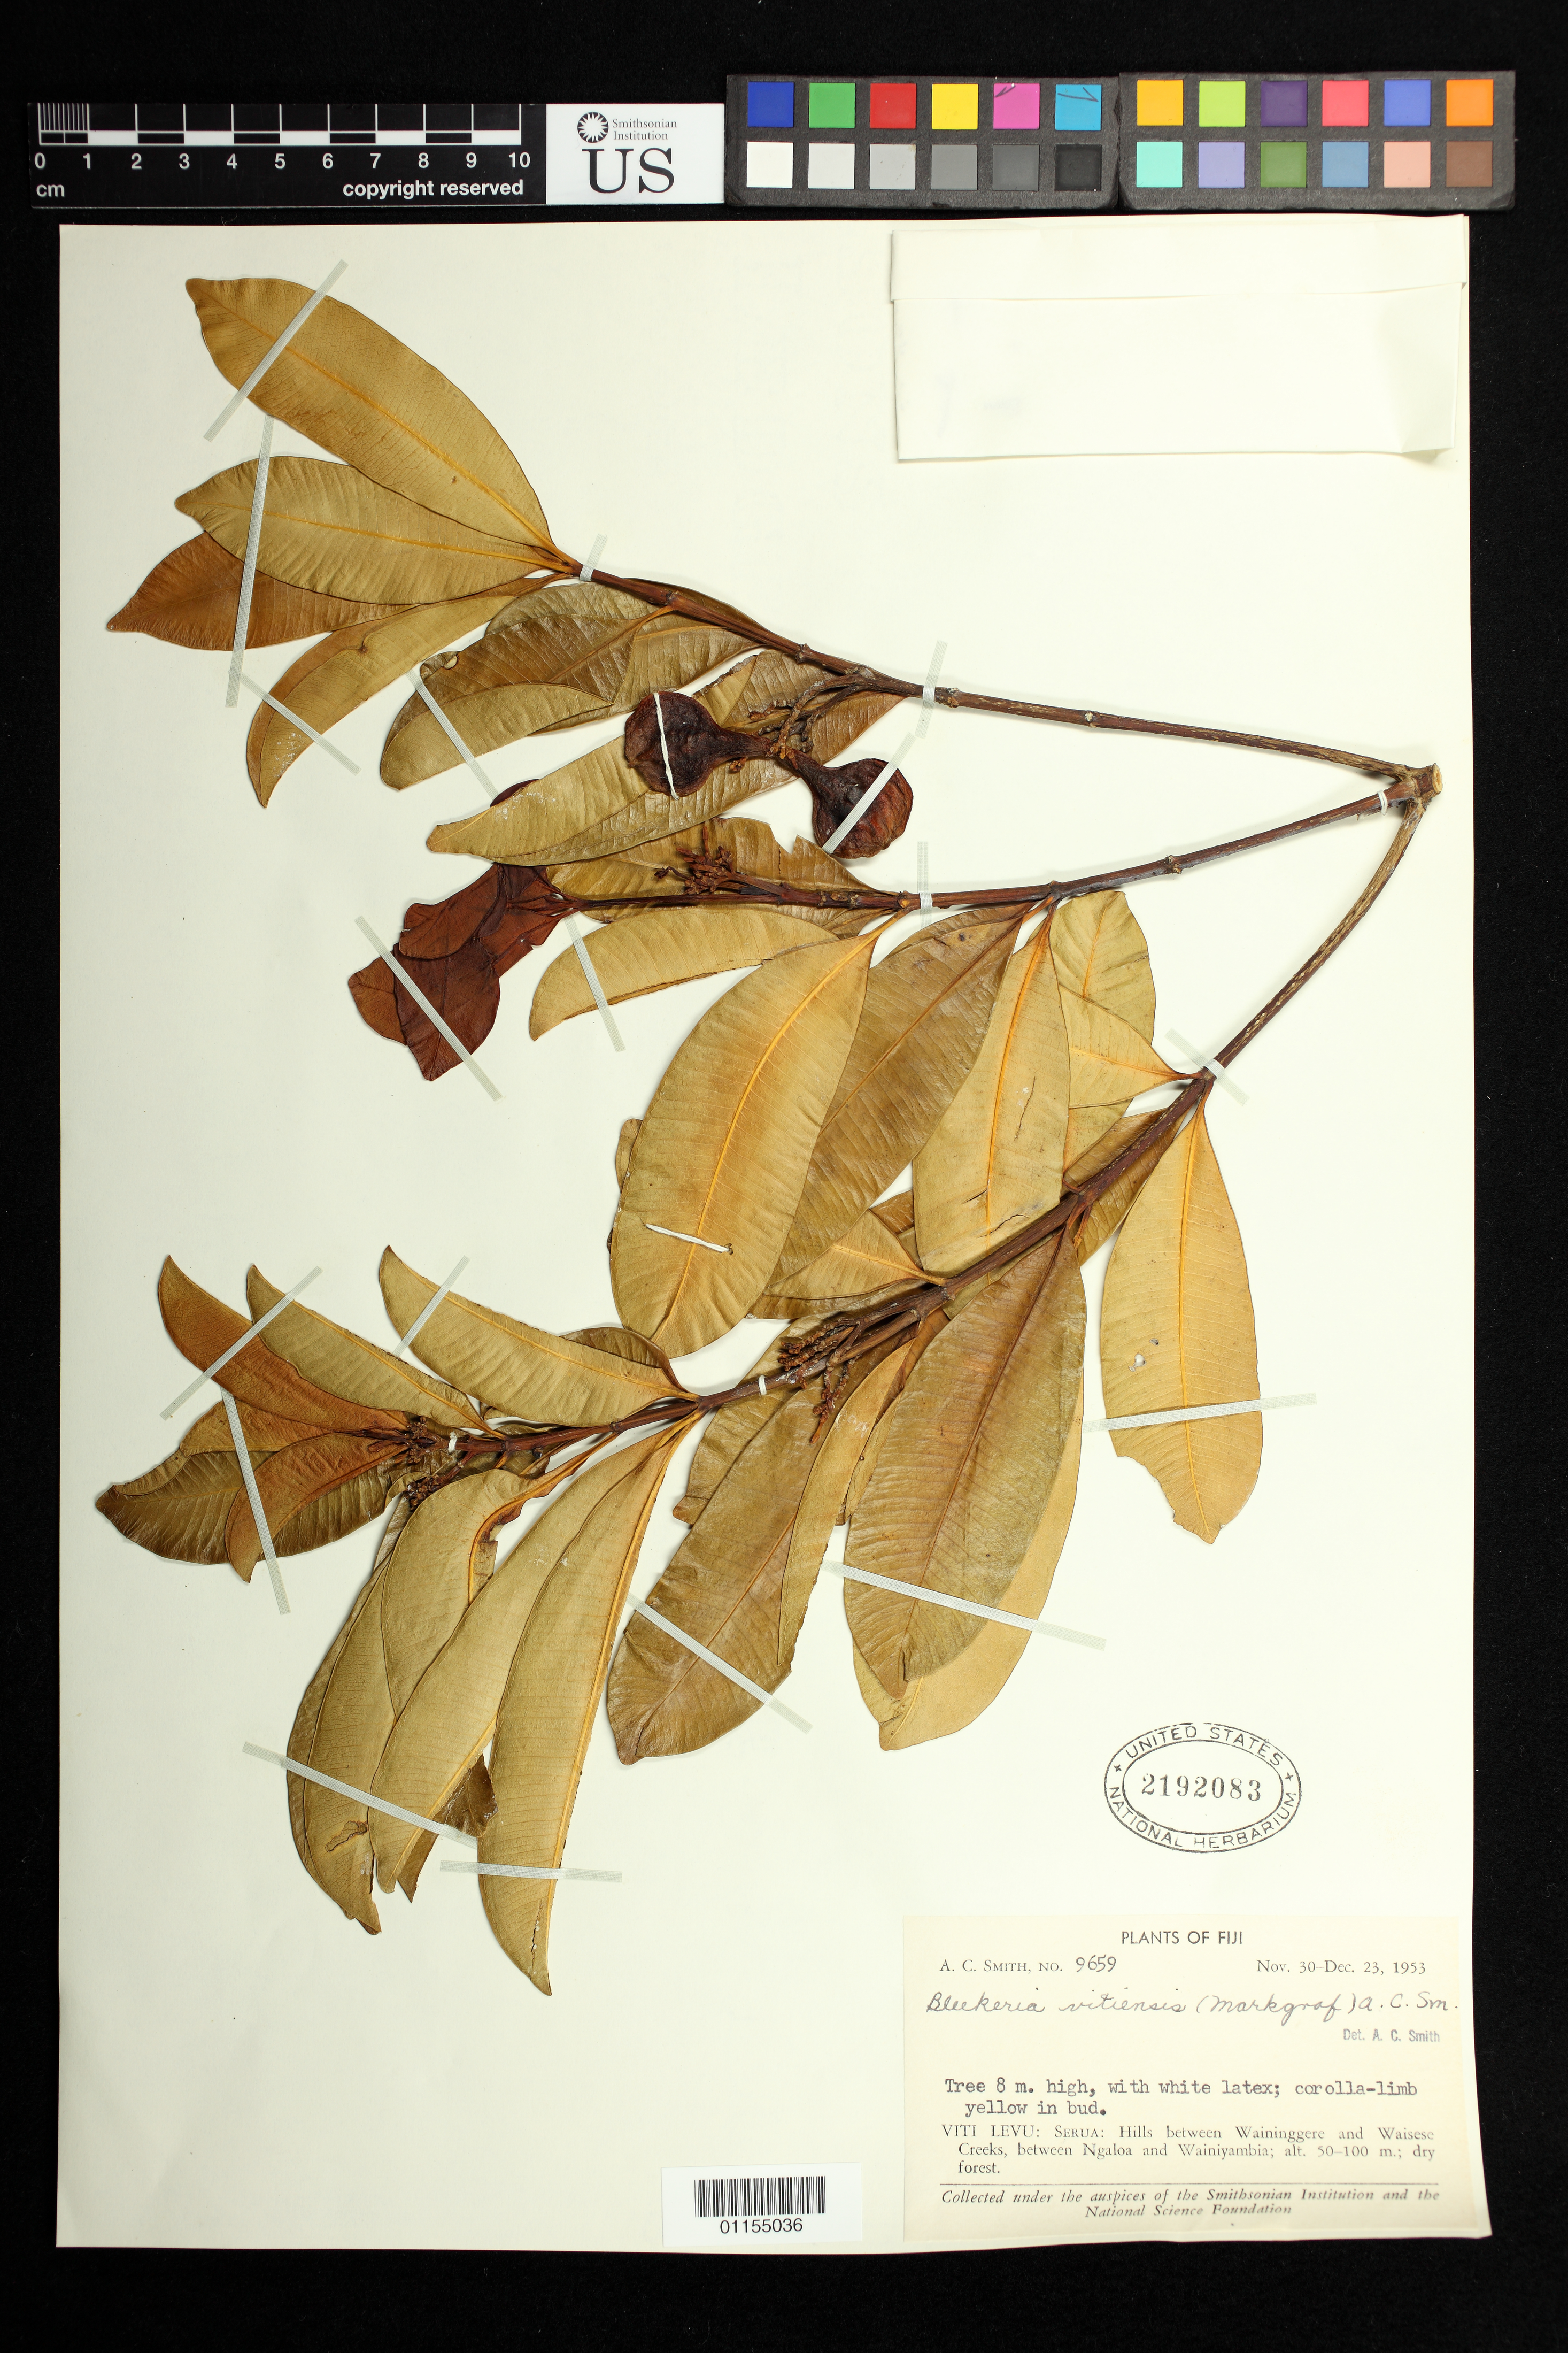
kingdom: Plantae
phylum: Tracheophyta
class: Magnoliopsida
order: Gentianales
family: Apocynaceae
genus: Bleekeria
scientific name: Bleekeria vitiensis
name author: (Markgr.) A.C. Sm.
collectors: A. C. Smith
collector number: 9659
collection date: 1953-11-30/1953-12-23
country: Fiji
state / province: Serua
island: Viti Levu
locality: Hills between waininggere and Waisese Creeks, between Ngaloa and Wainiyambia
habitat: dry forest.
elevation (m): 50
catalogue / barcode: US 2192083